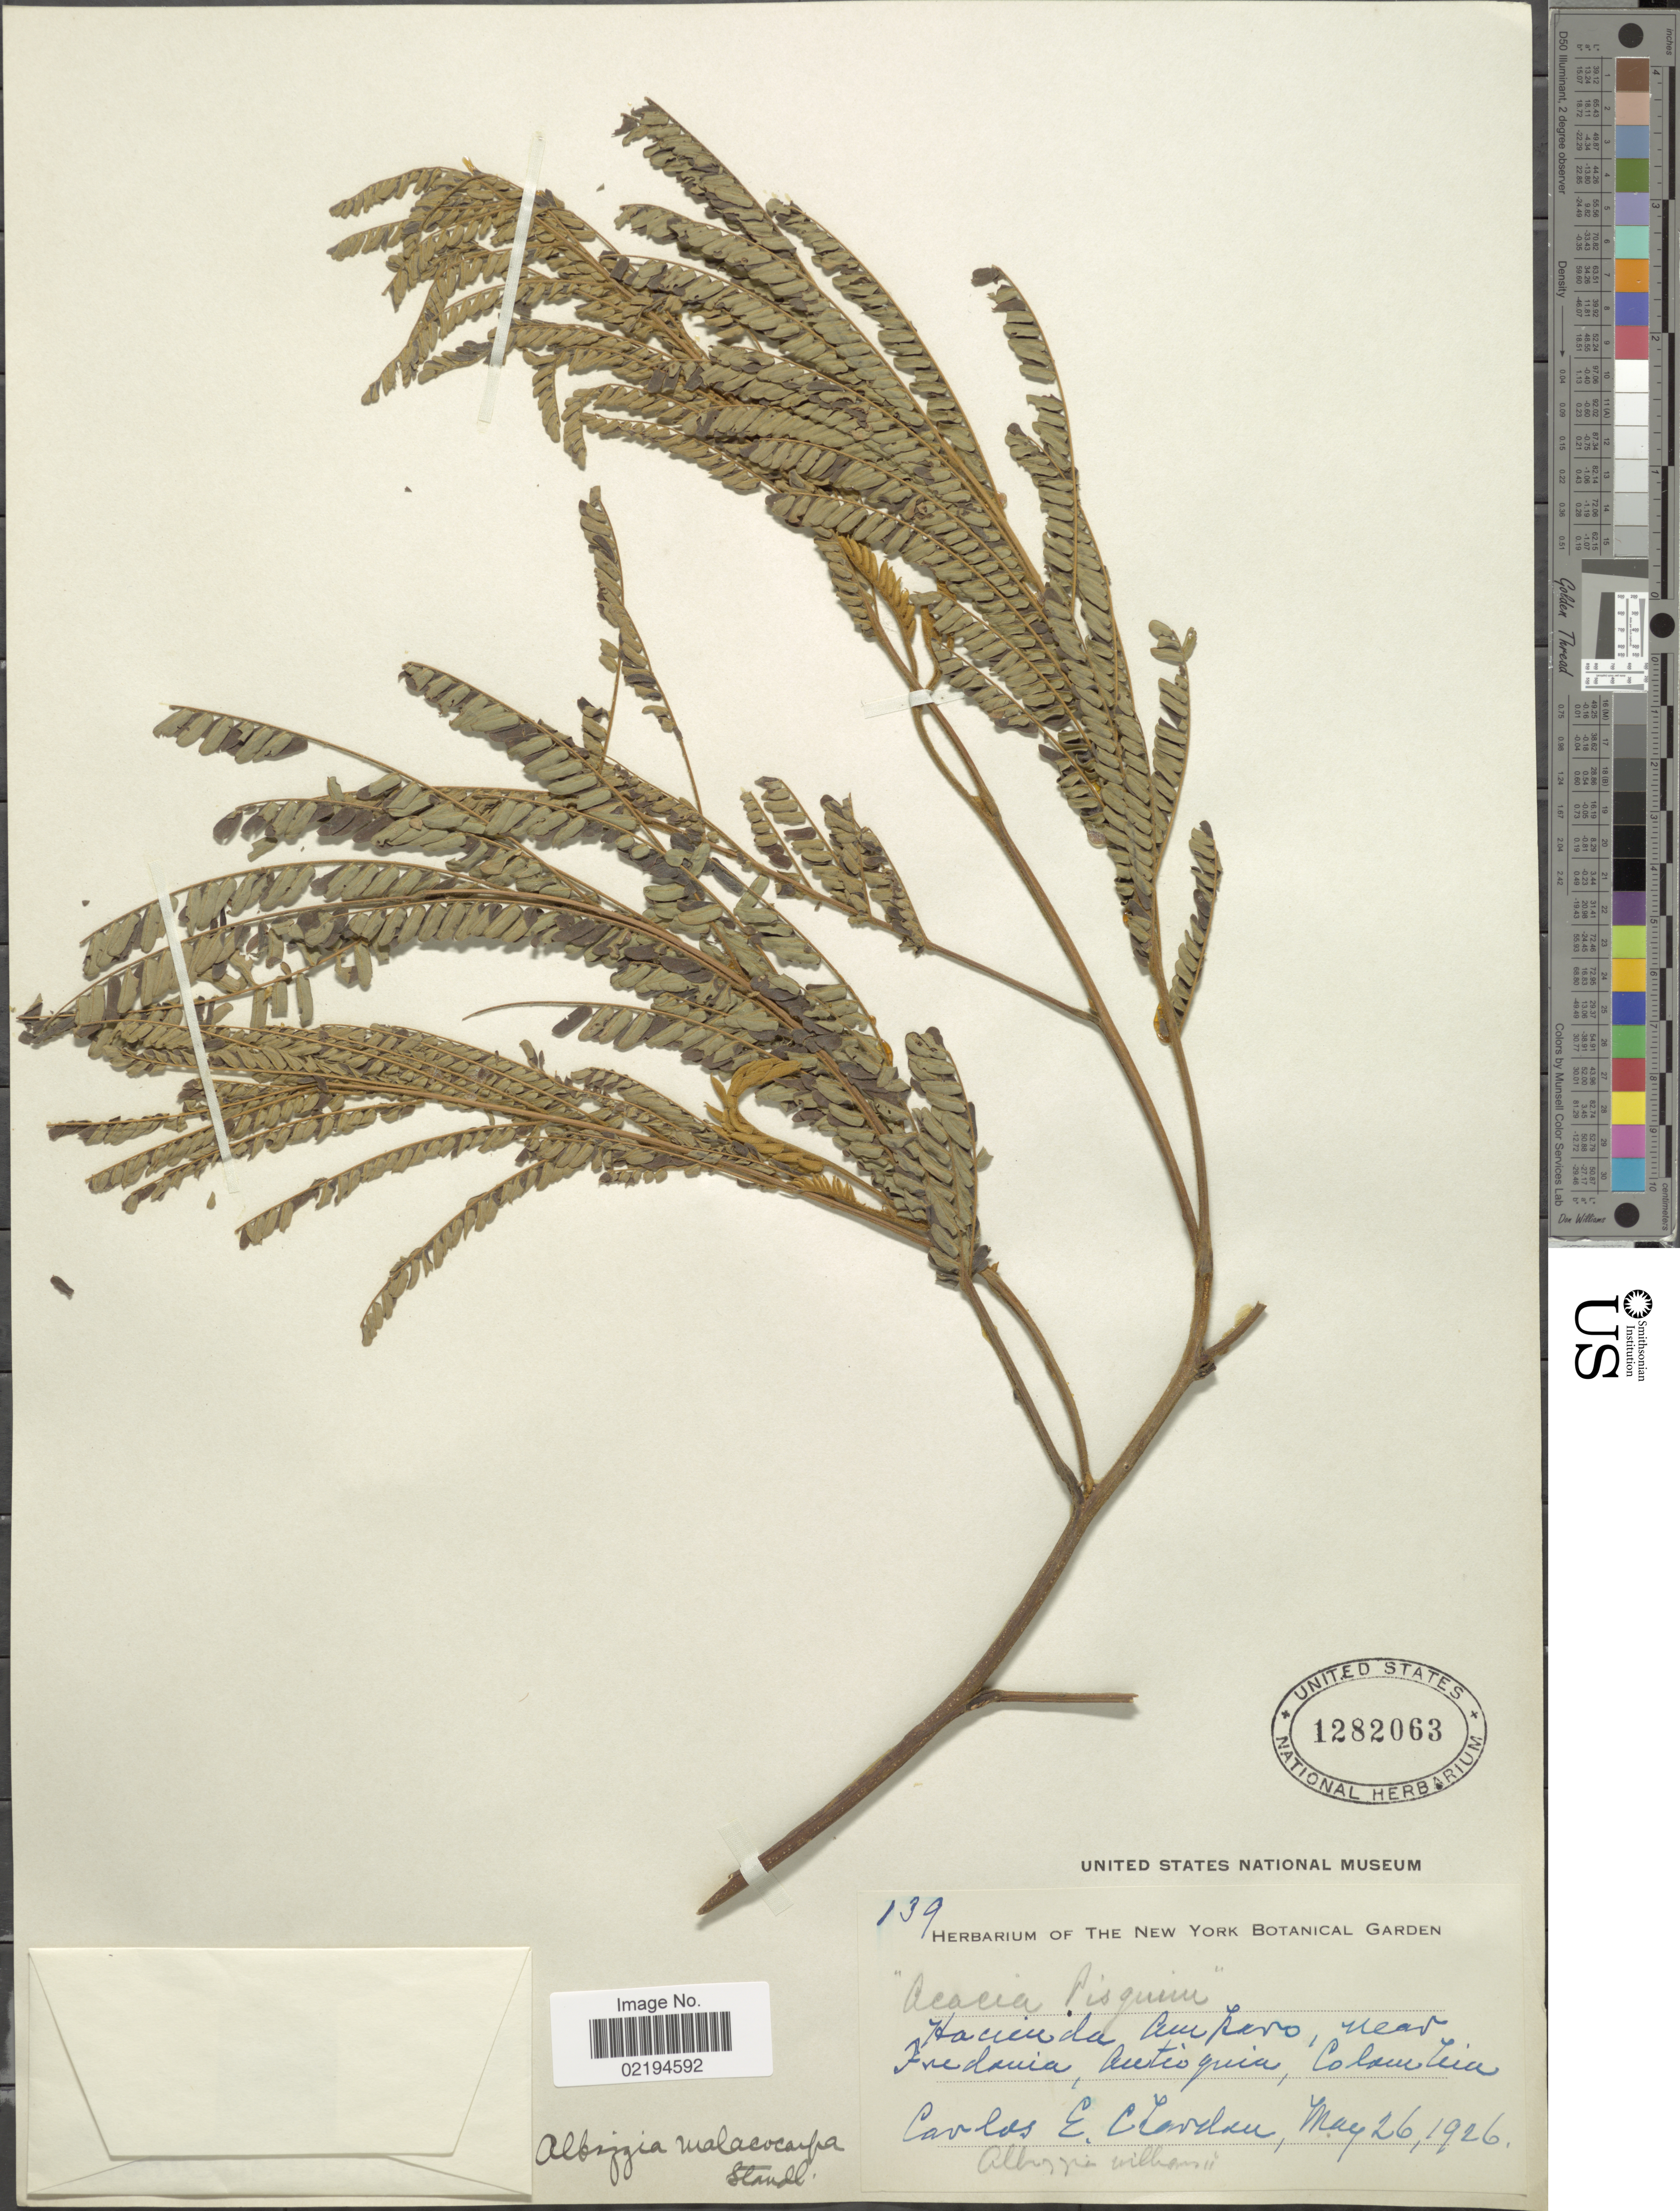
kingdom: Plantae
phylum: Tracheophyta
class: Magnoliopsida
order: Fabales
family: Fabaceae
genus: Pseudosamanea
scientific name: Pseudosamanea carbonaria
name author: (Britton) Koenen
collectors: C. E. Chardón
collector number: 139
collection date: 1926-05-26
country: Colombia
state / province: Antioquia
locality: Hacienda Ampro, near Fredonia, Colombia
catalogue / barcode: US 1282063